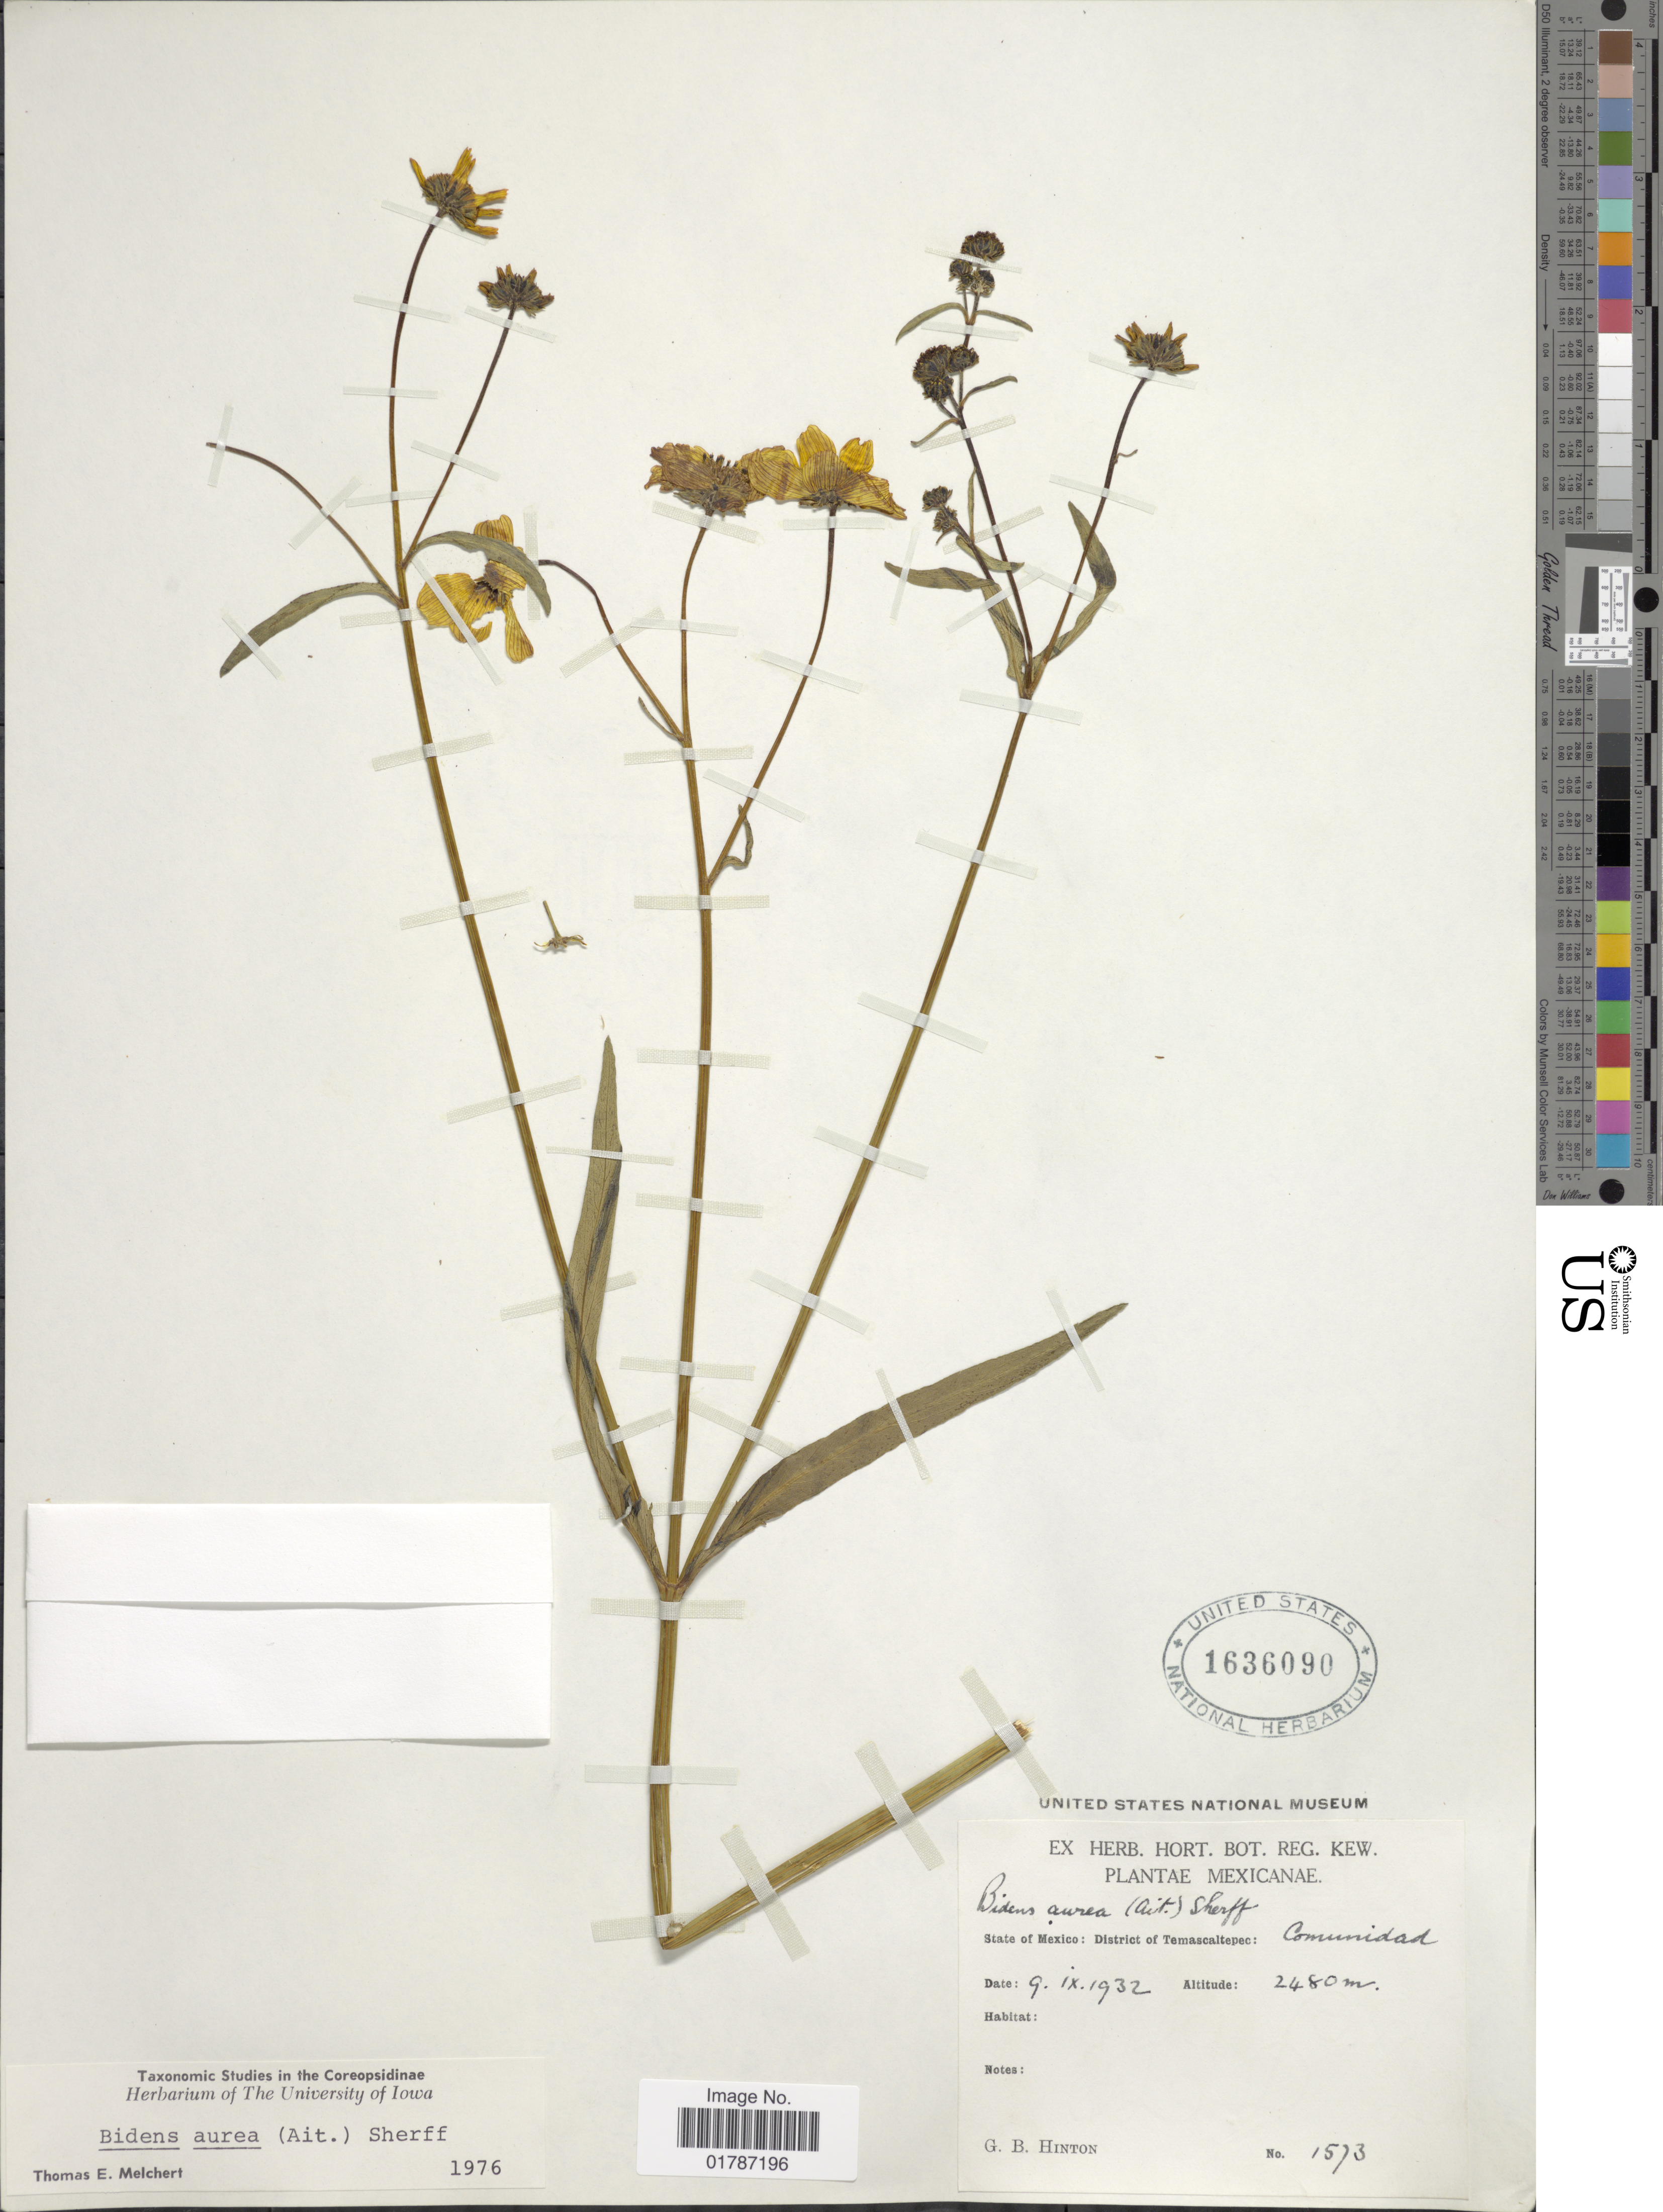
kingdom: Plantae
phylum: Tracheophyta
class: Magnoliopsida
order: Asterales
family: Asteraceae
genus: Bidens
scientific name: Bidens aurea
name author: (Aiton) Sherff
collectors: G. B. Hinton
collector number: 1573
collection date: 1932-09-09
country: Mexico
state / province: México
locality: State of Mexico: District of Temascaltepec: Comunidad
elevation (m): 2480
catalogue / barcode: US 1636090